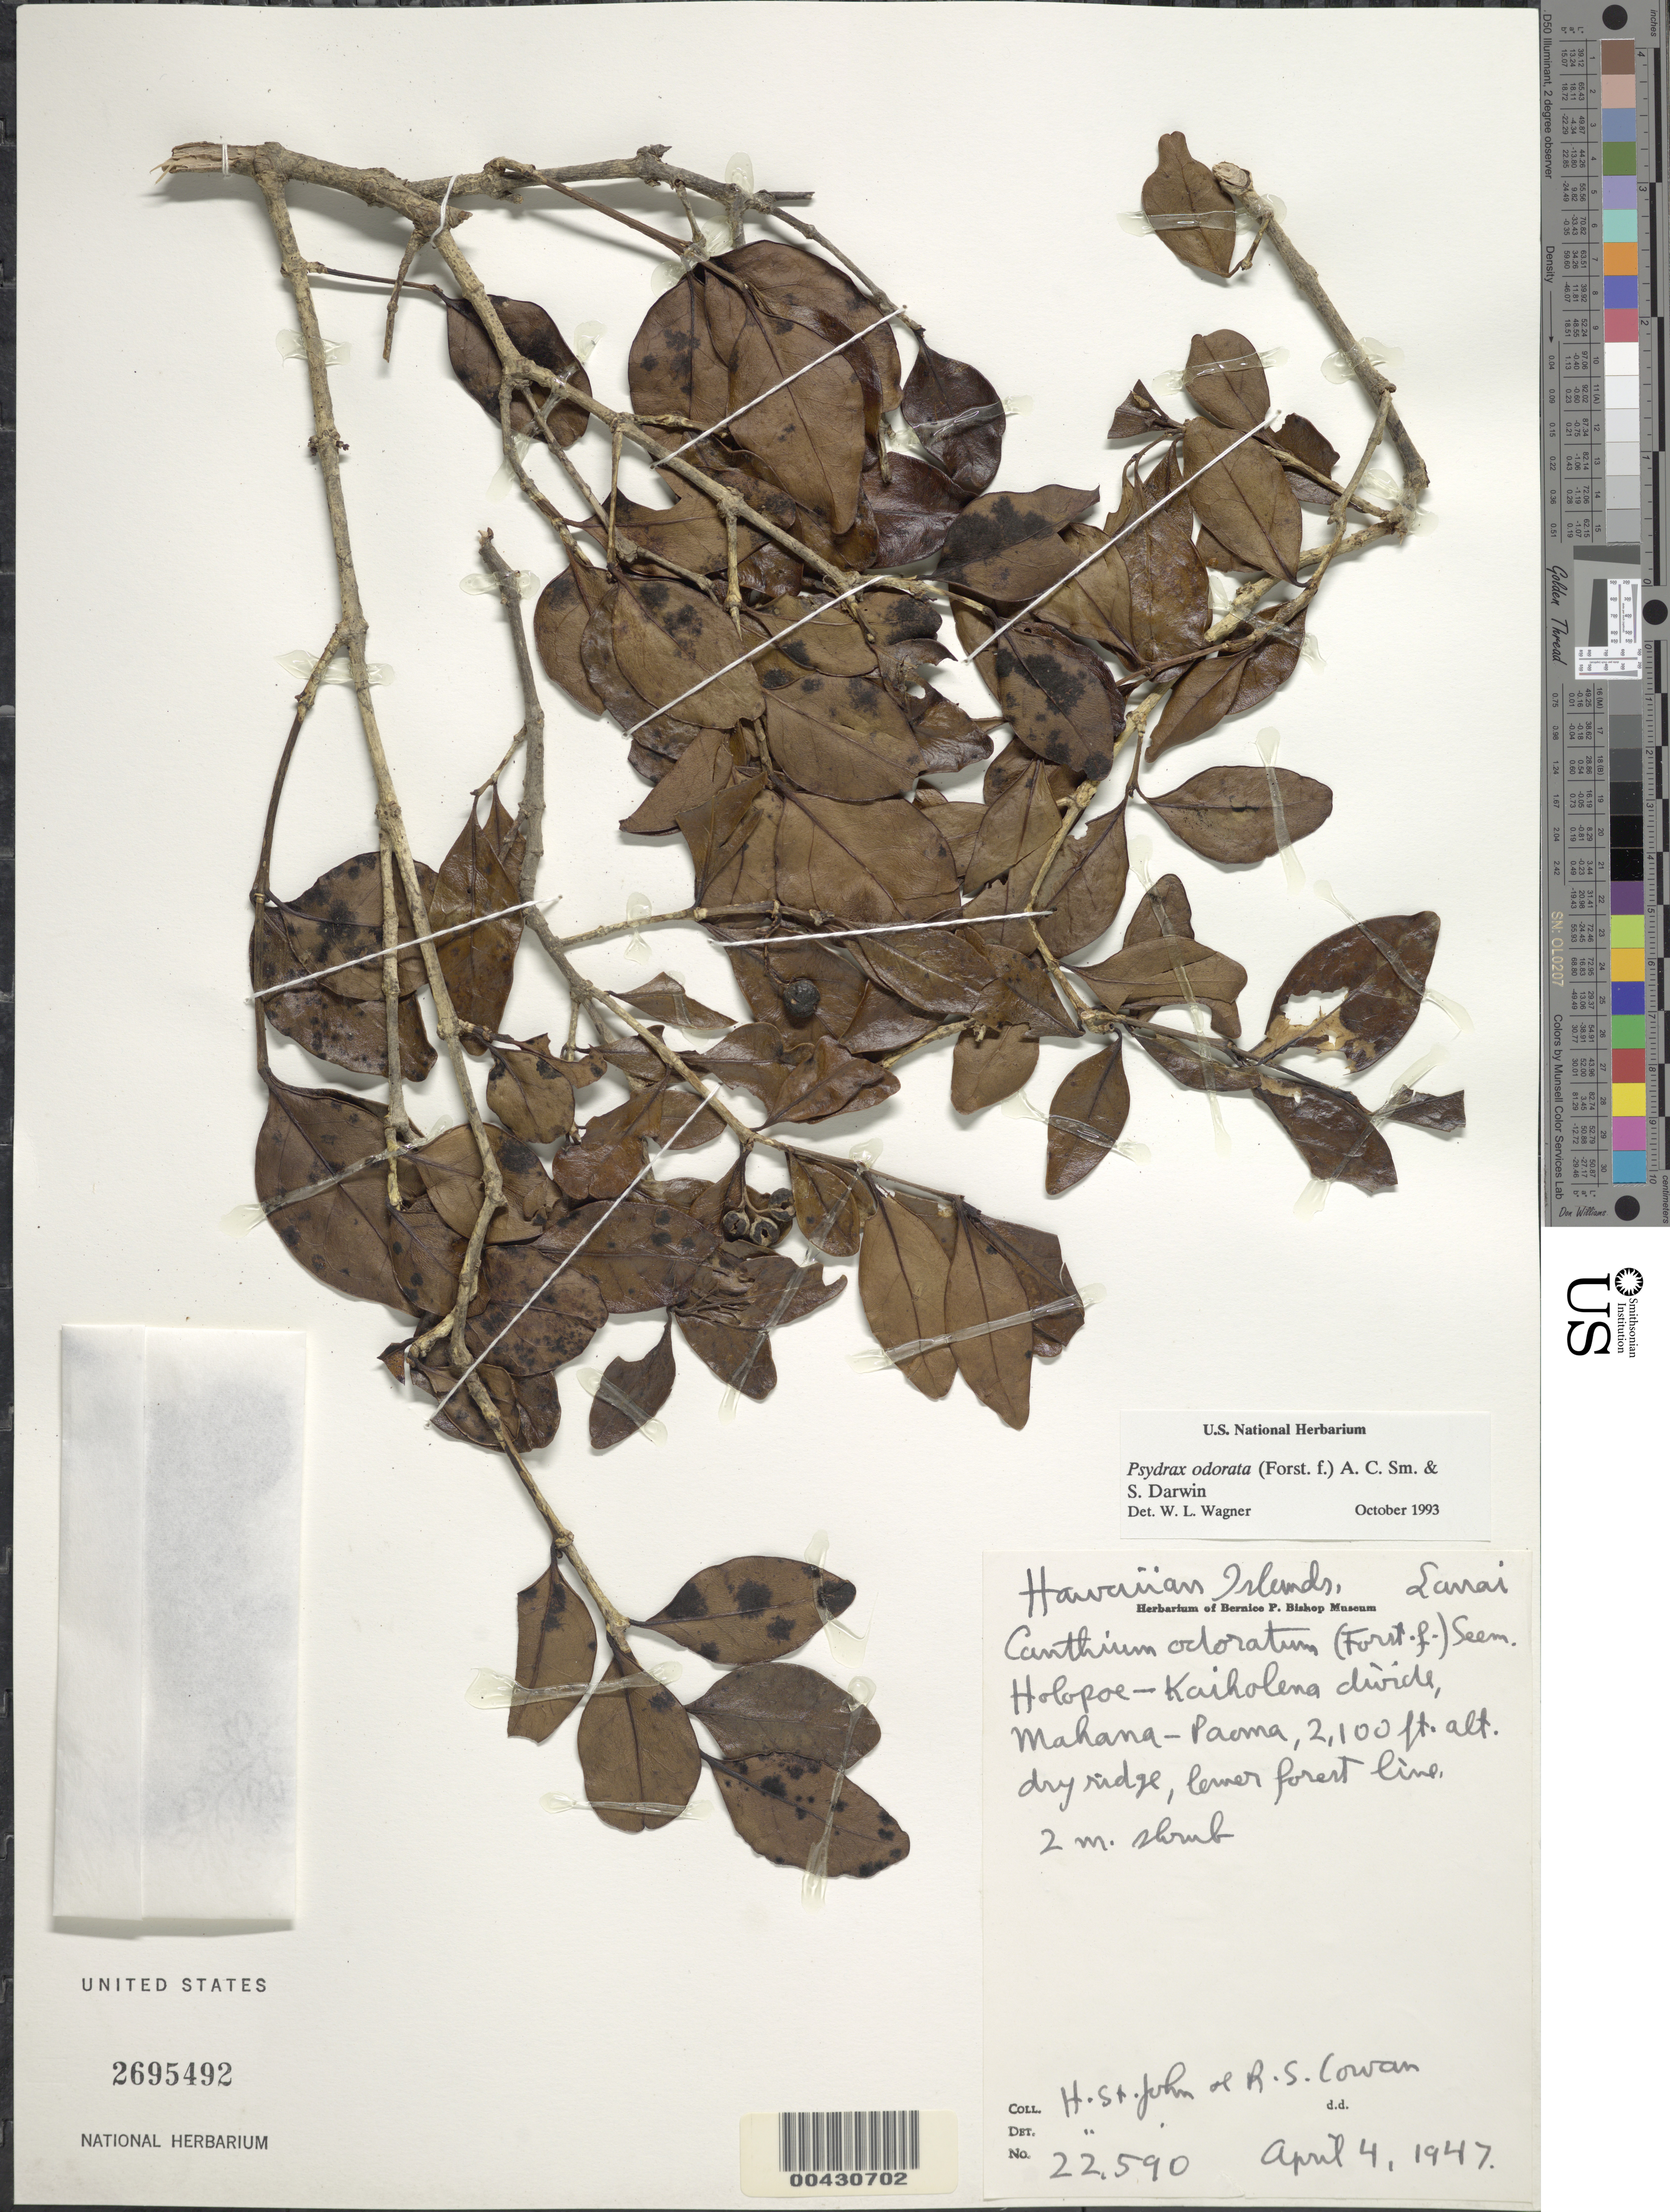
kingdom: Plantae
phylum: Tracheophyta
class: Magnoliopsida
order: Gentianales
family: Rubiaceae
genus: Psydrax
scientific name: Psydrax odorata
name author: (G. Forst.) A.C. Sm. & S.P. Darwin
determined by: Wagner, W. L., (BOT), Smithsonian Institution - National Museum of Natural History (UNITED STATES)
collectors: H. St. John & R. S. Cowan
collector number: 22590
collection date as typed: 4 Apr 1947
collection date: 1947-04-04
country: United States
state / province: Hawaii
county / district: Maui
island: Lana'i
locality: Holopoe - Kaiholena divide, Mahana - Paoma.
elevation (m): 640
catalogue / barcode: US 2695492